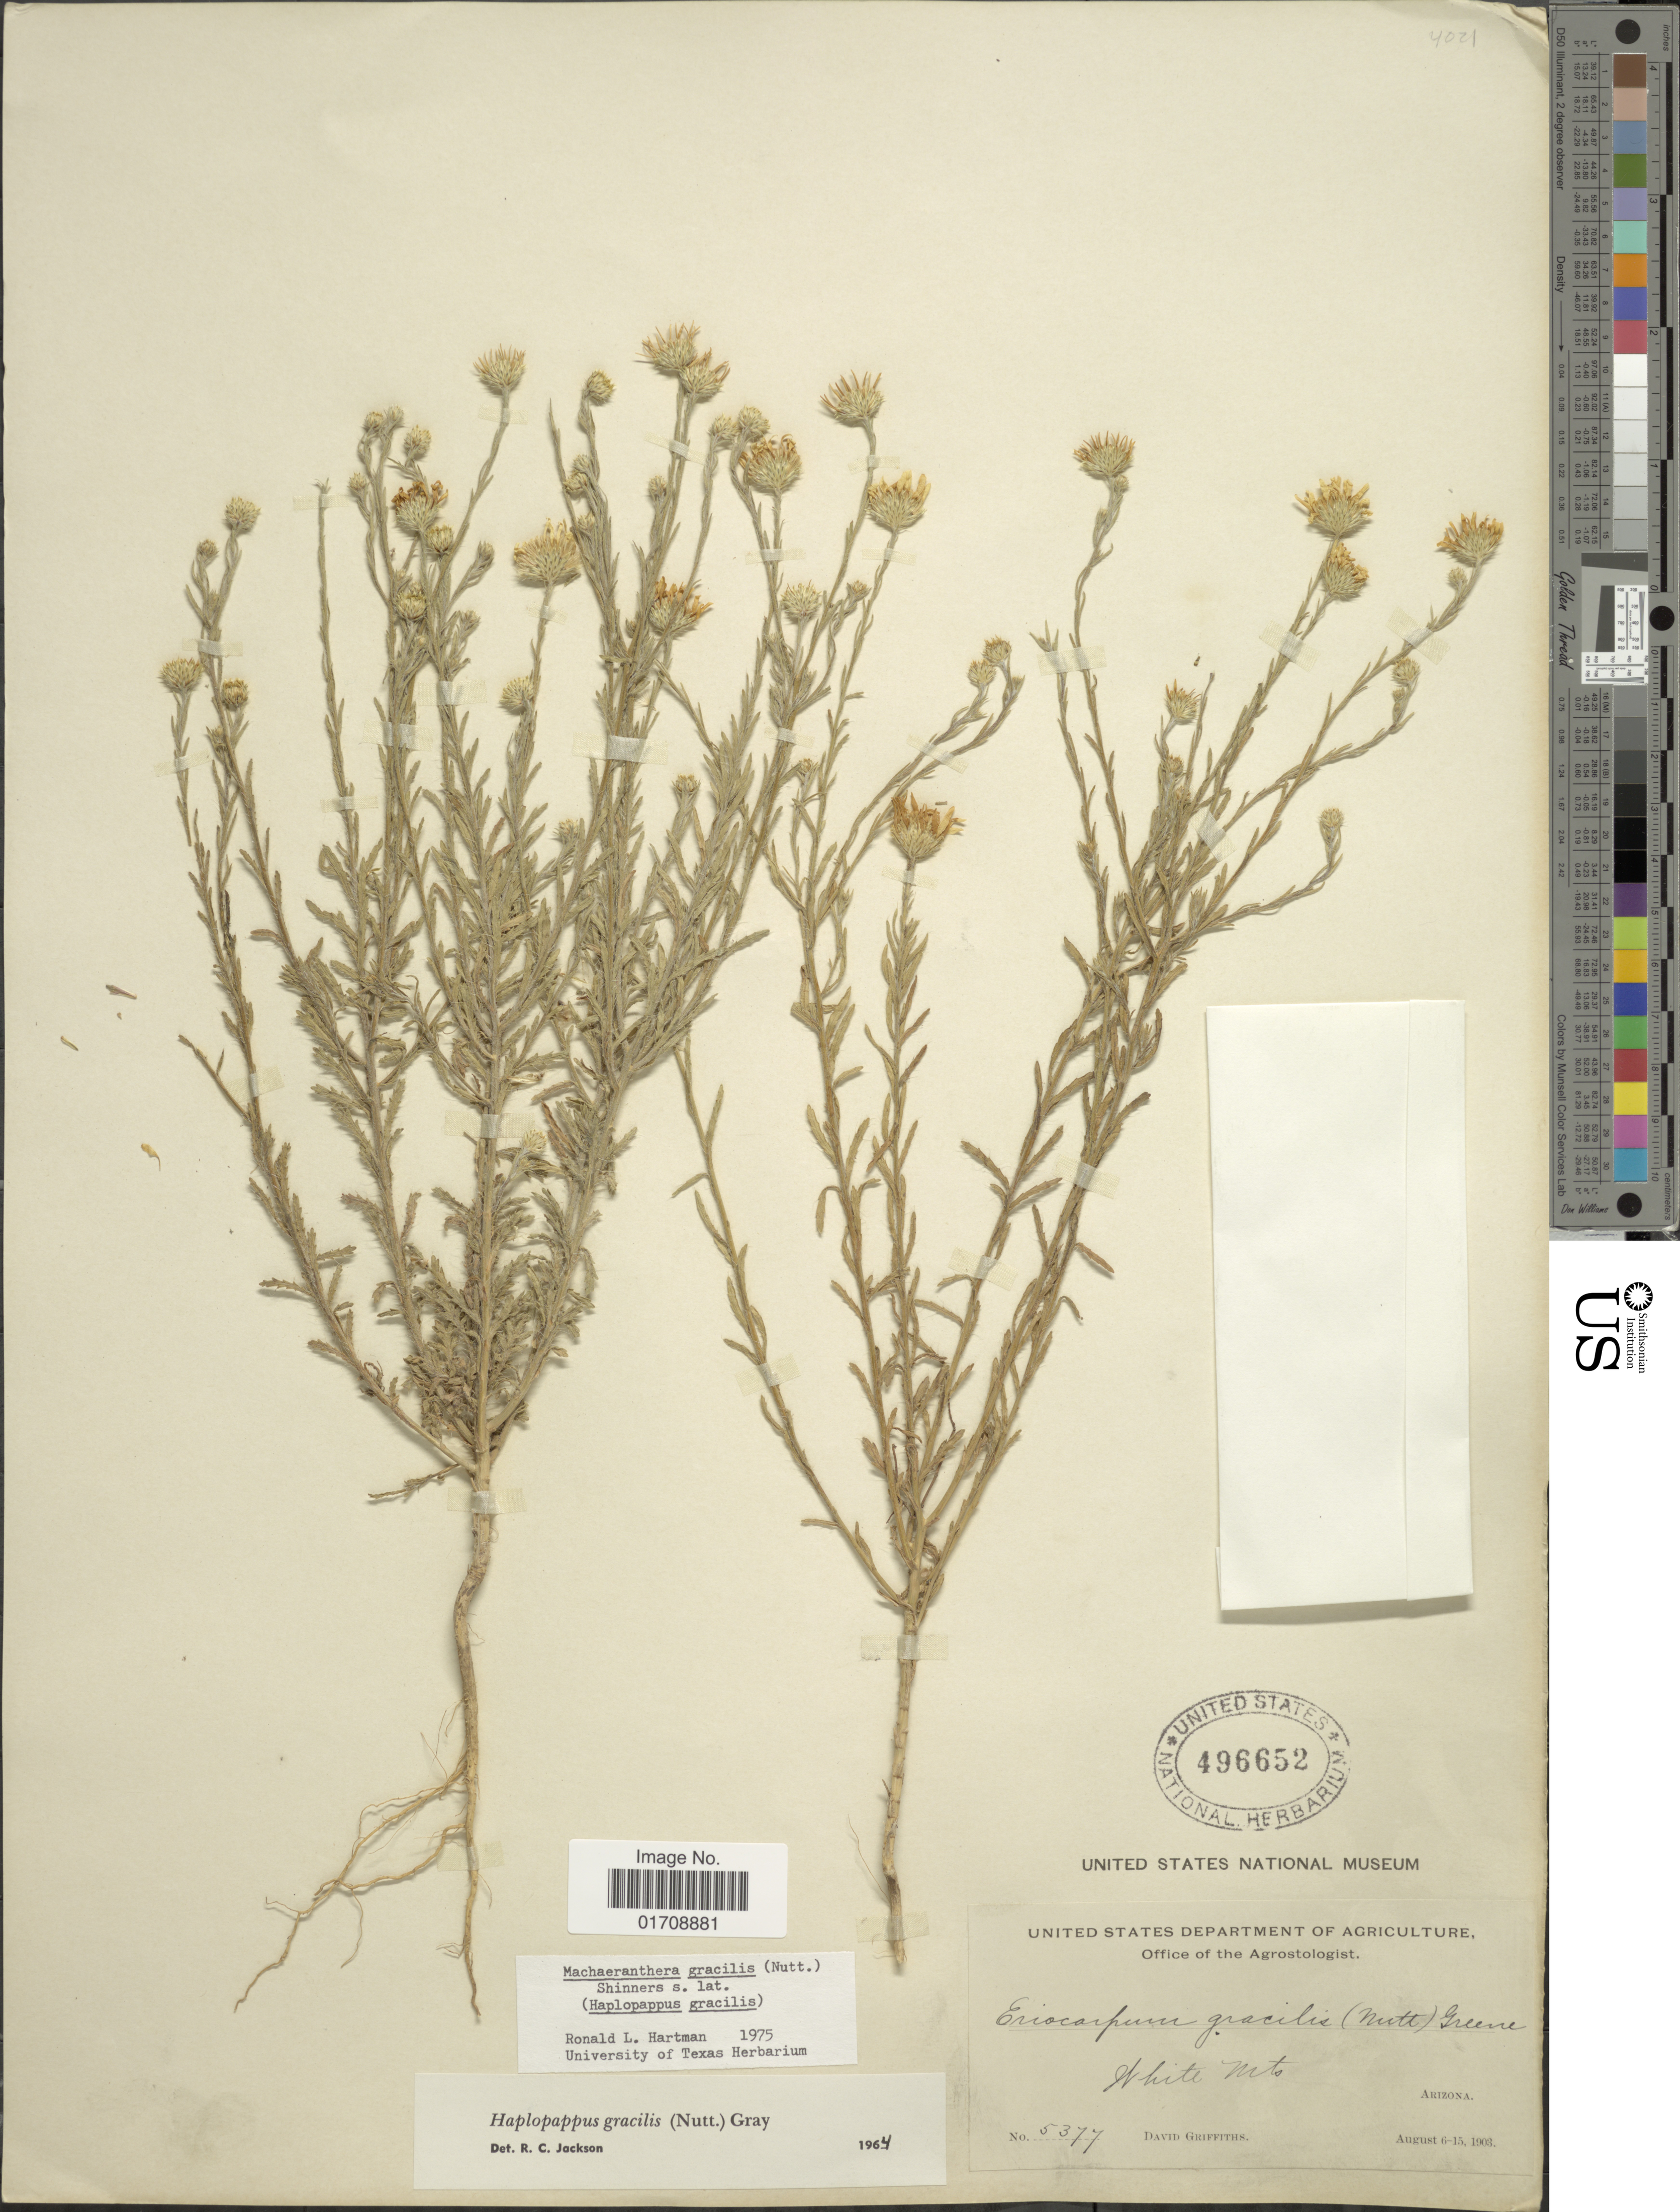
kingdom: Plantae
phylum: Tracheophyta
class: Magnoliopsida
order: Asterales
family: Asteraceae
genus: Machaeranthera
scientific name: Machaeranthera gracilis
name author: (Nutt.) Shinners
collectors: D. Griffiths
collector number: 5377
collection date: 1903-08-06/1903-08-15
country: United States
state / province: Arizona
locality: White Mts.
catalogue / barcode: US 496652